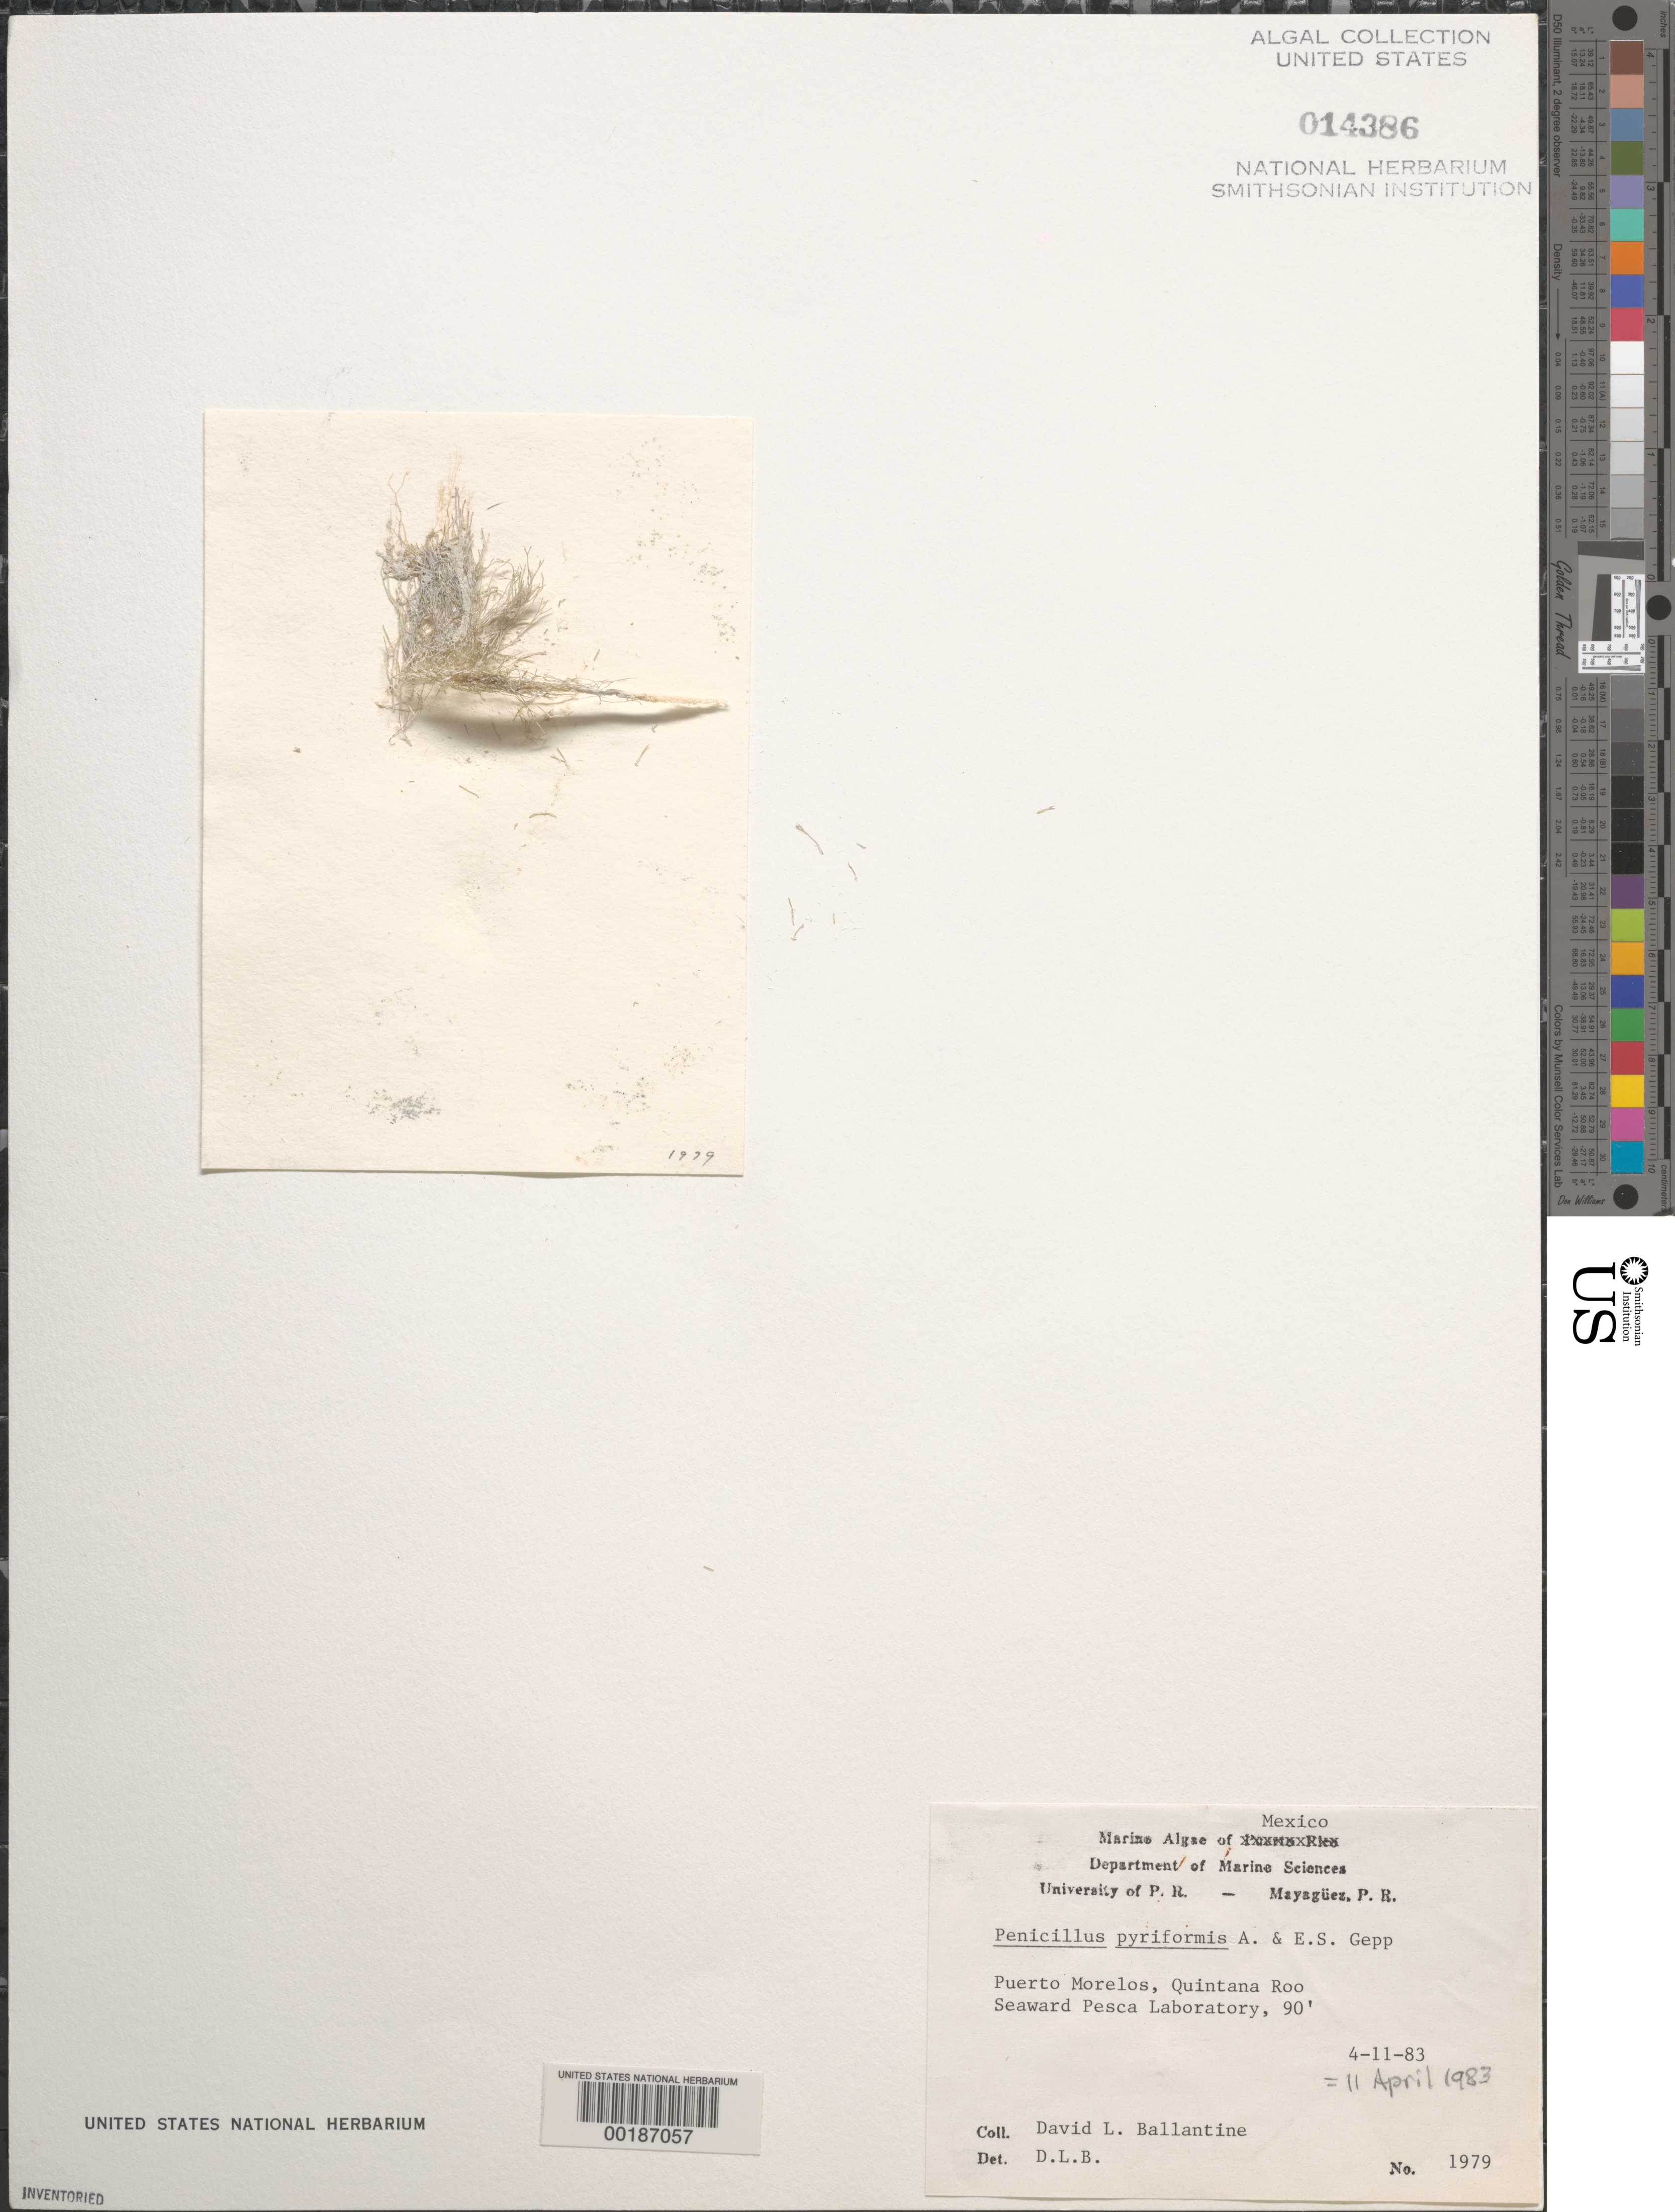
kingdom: Plantae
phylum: Chlorophyta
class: Ulvophyceae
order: Bryopsidales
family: Udoteaceae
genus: Penicillus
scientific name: Penicillus pyriformis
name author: A. Gepp & E. Gepp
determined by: Ballantine, D. L.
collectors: D.L. Ballantine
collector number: DLB 1979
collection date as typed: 11 Apr 1983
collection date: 1983-04-11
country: Mexico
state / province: Quintana Roo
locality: Puerto Morelos, Pesca Laboratory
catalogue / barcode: US 14386